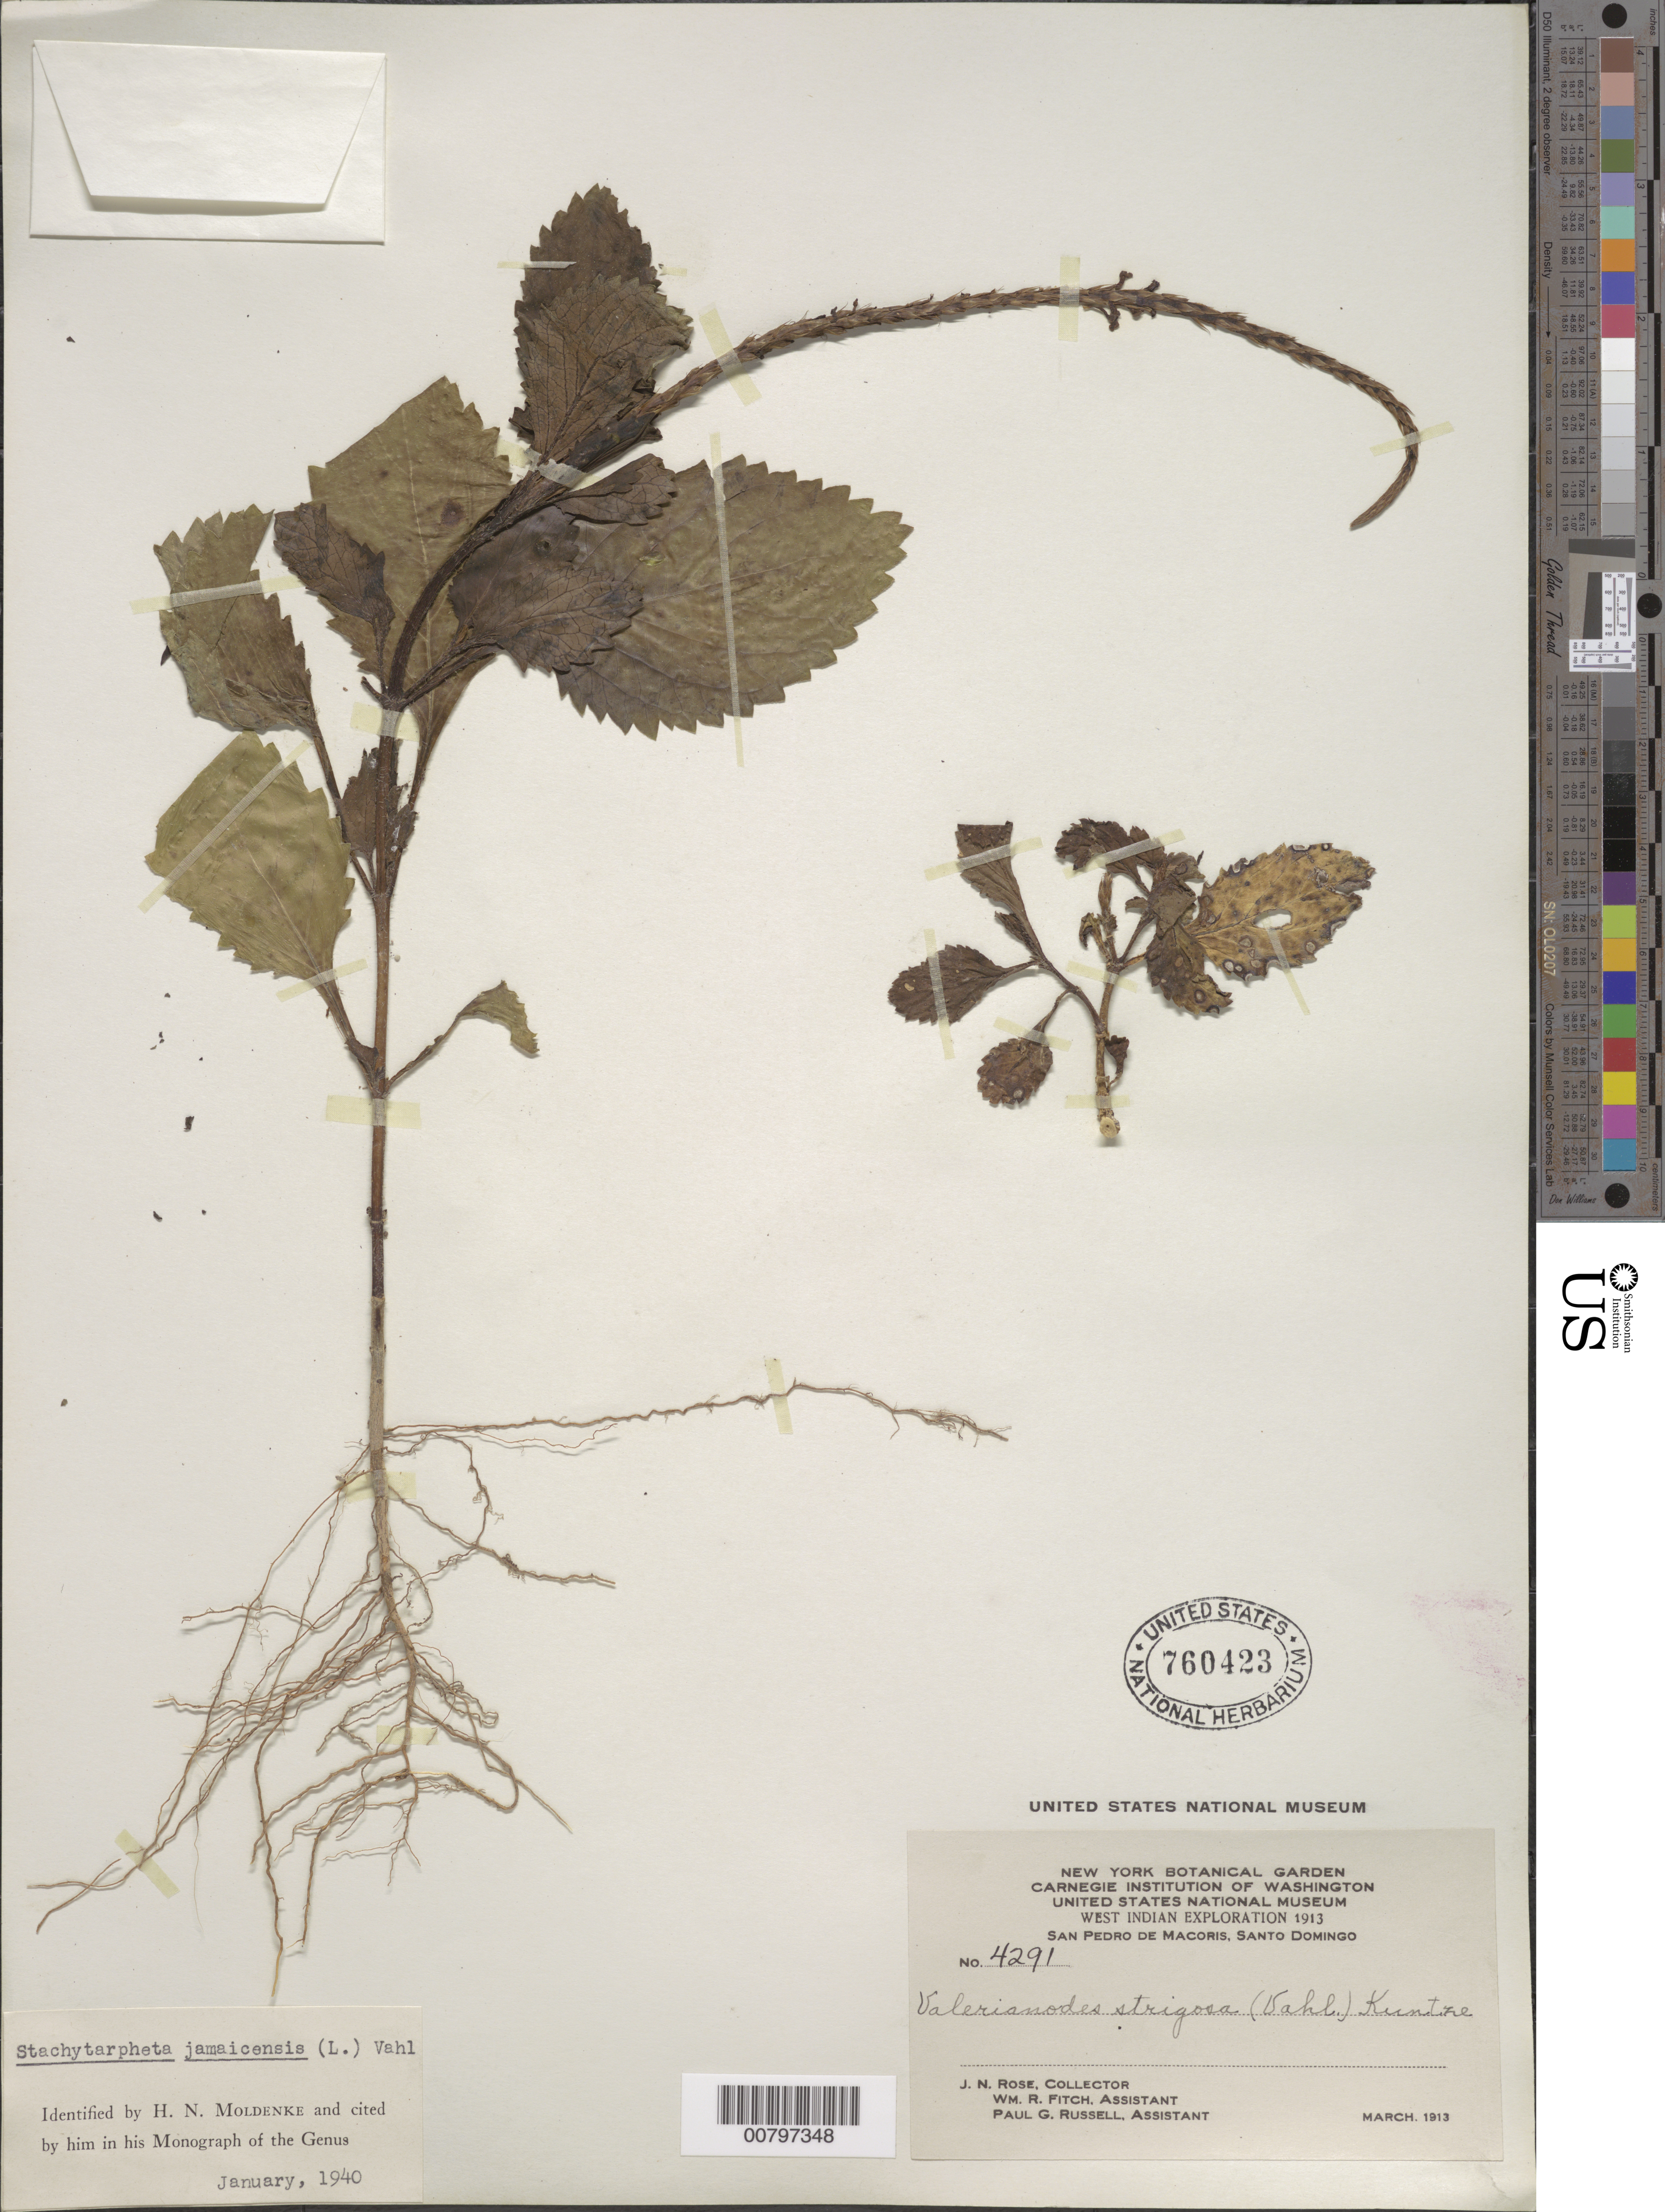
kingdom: Plantae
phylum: Tracheophyta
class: Magnoliopsida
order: Lamiales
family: Verbenaceae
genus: Stachytarpheta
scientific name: Stachytarpheta jamaicensis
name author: (L.) Vahl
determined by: Moldenke, H. N.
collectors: J. N. Rose, W. R. Fitch & P. G. Russell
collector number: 4291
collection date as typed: Mar 1913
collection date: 1913-03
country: Dominican Republic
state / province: San Pedro de Macoris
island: Hispaniola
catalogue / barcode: US 760423